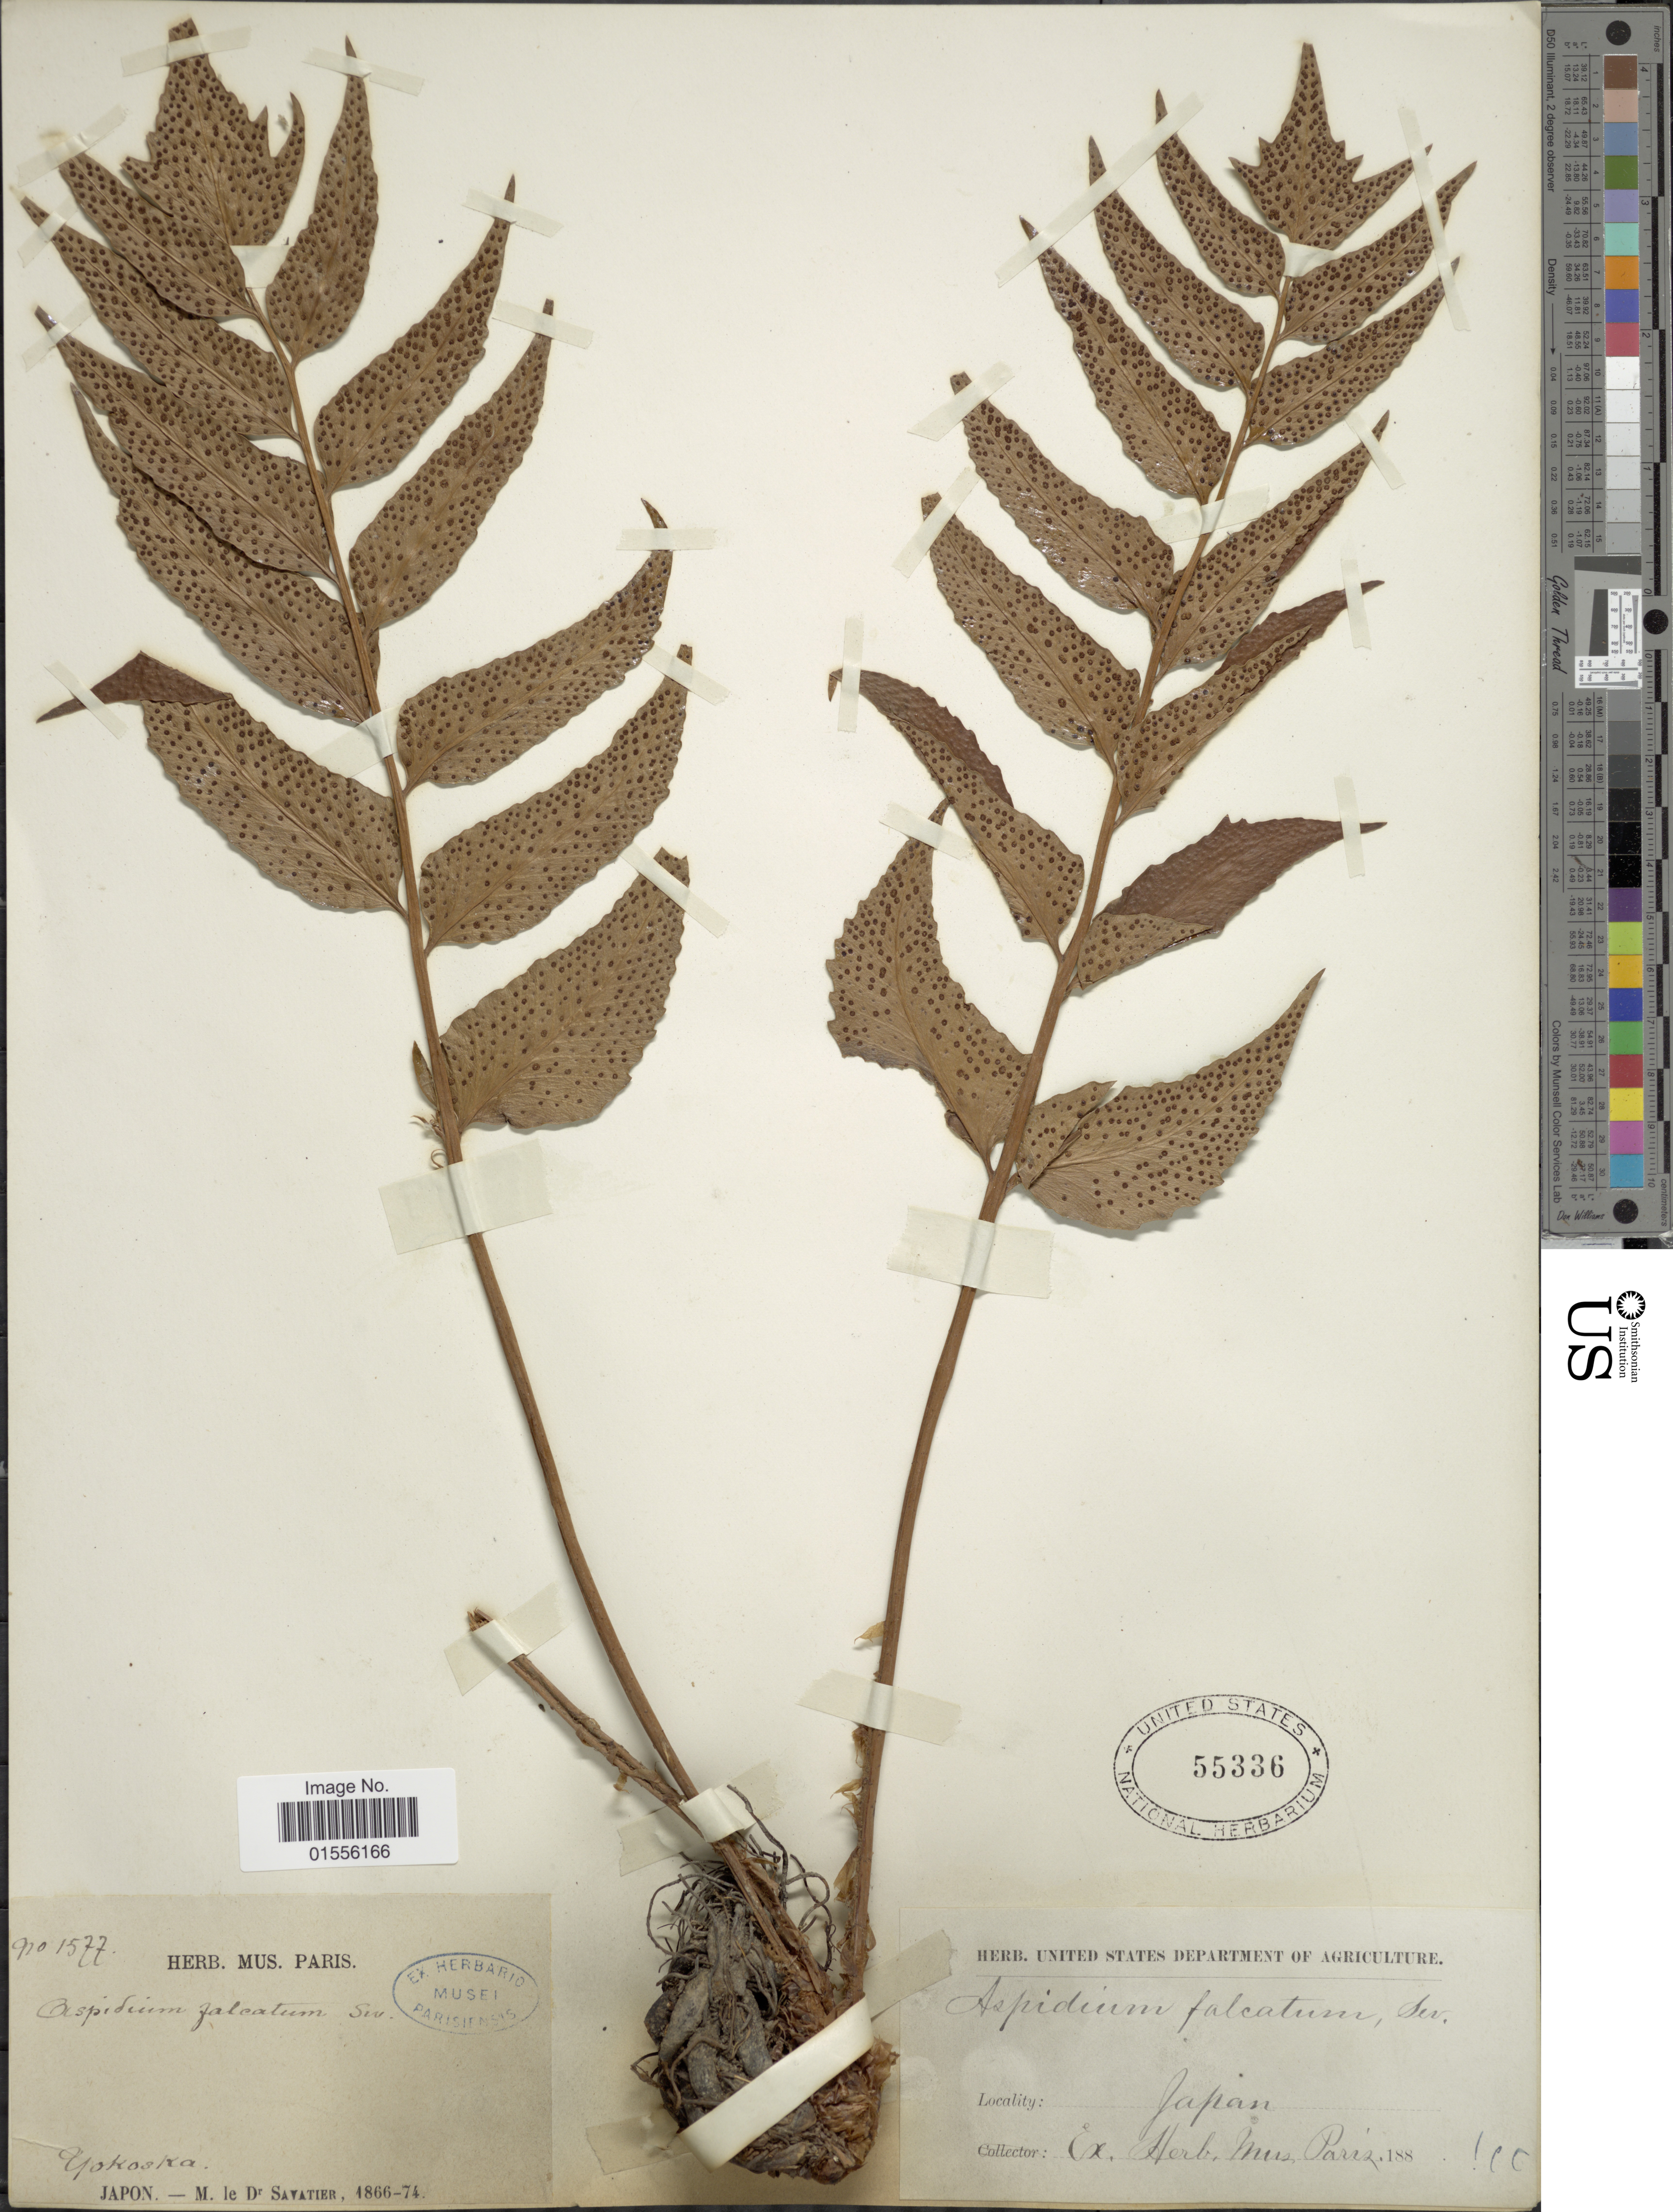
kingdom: Plantae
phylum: Tracheophyta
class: Polypodiopsida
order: Polypodiales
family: Dryopteridaceae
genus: Cyrtomium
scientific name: Cyrtomium falcatum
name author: (L. f.) C. Presl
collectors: Savatier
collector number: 1577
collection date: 1866/1874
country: Japan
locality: Yokoska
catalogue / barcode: US 55336